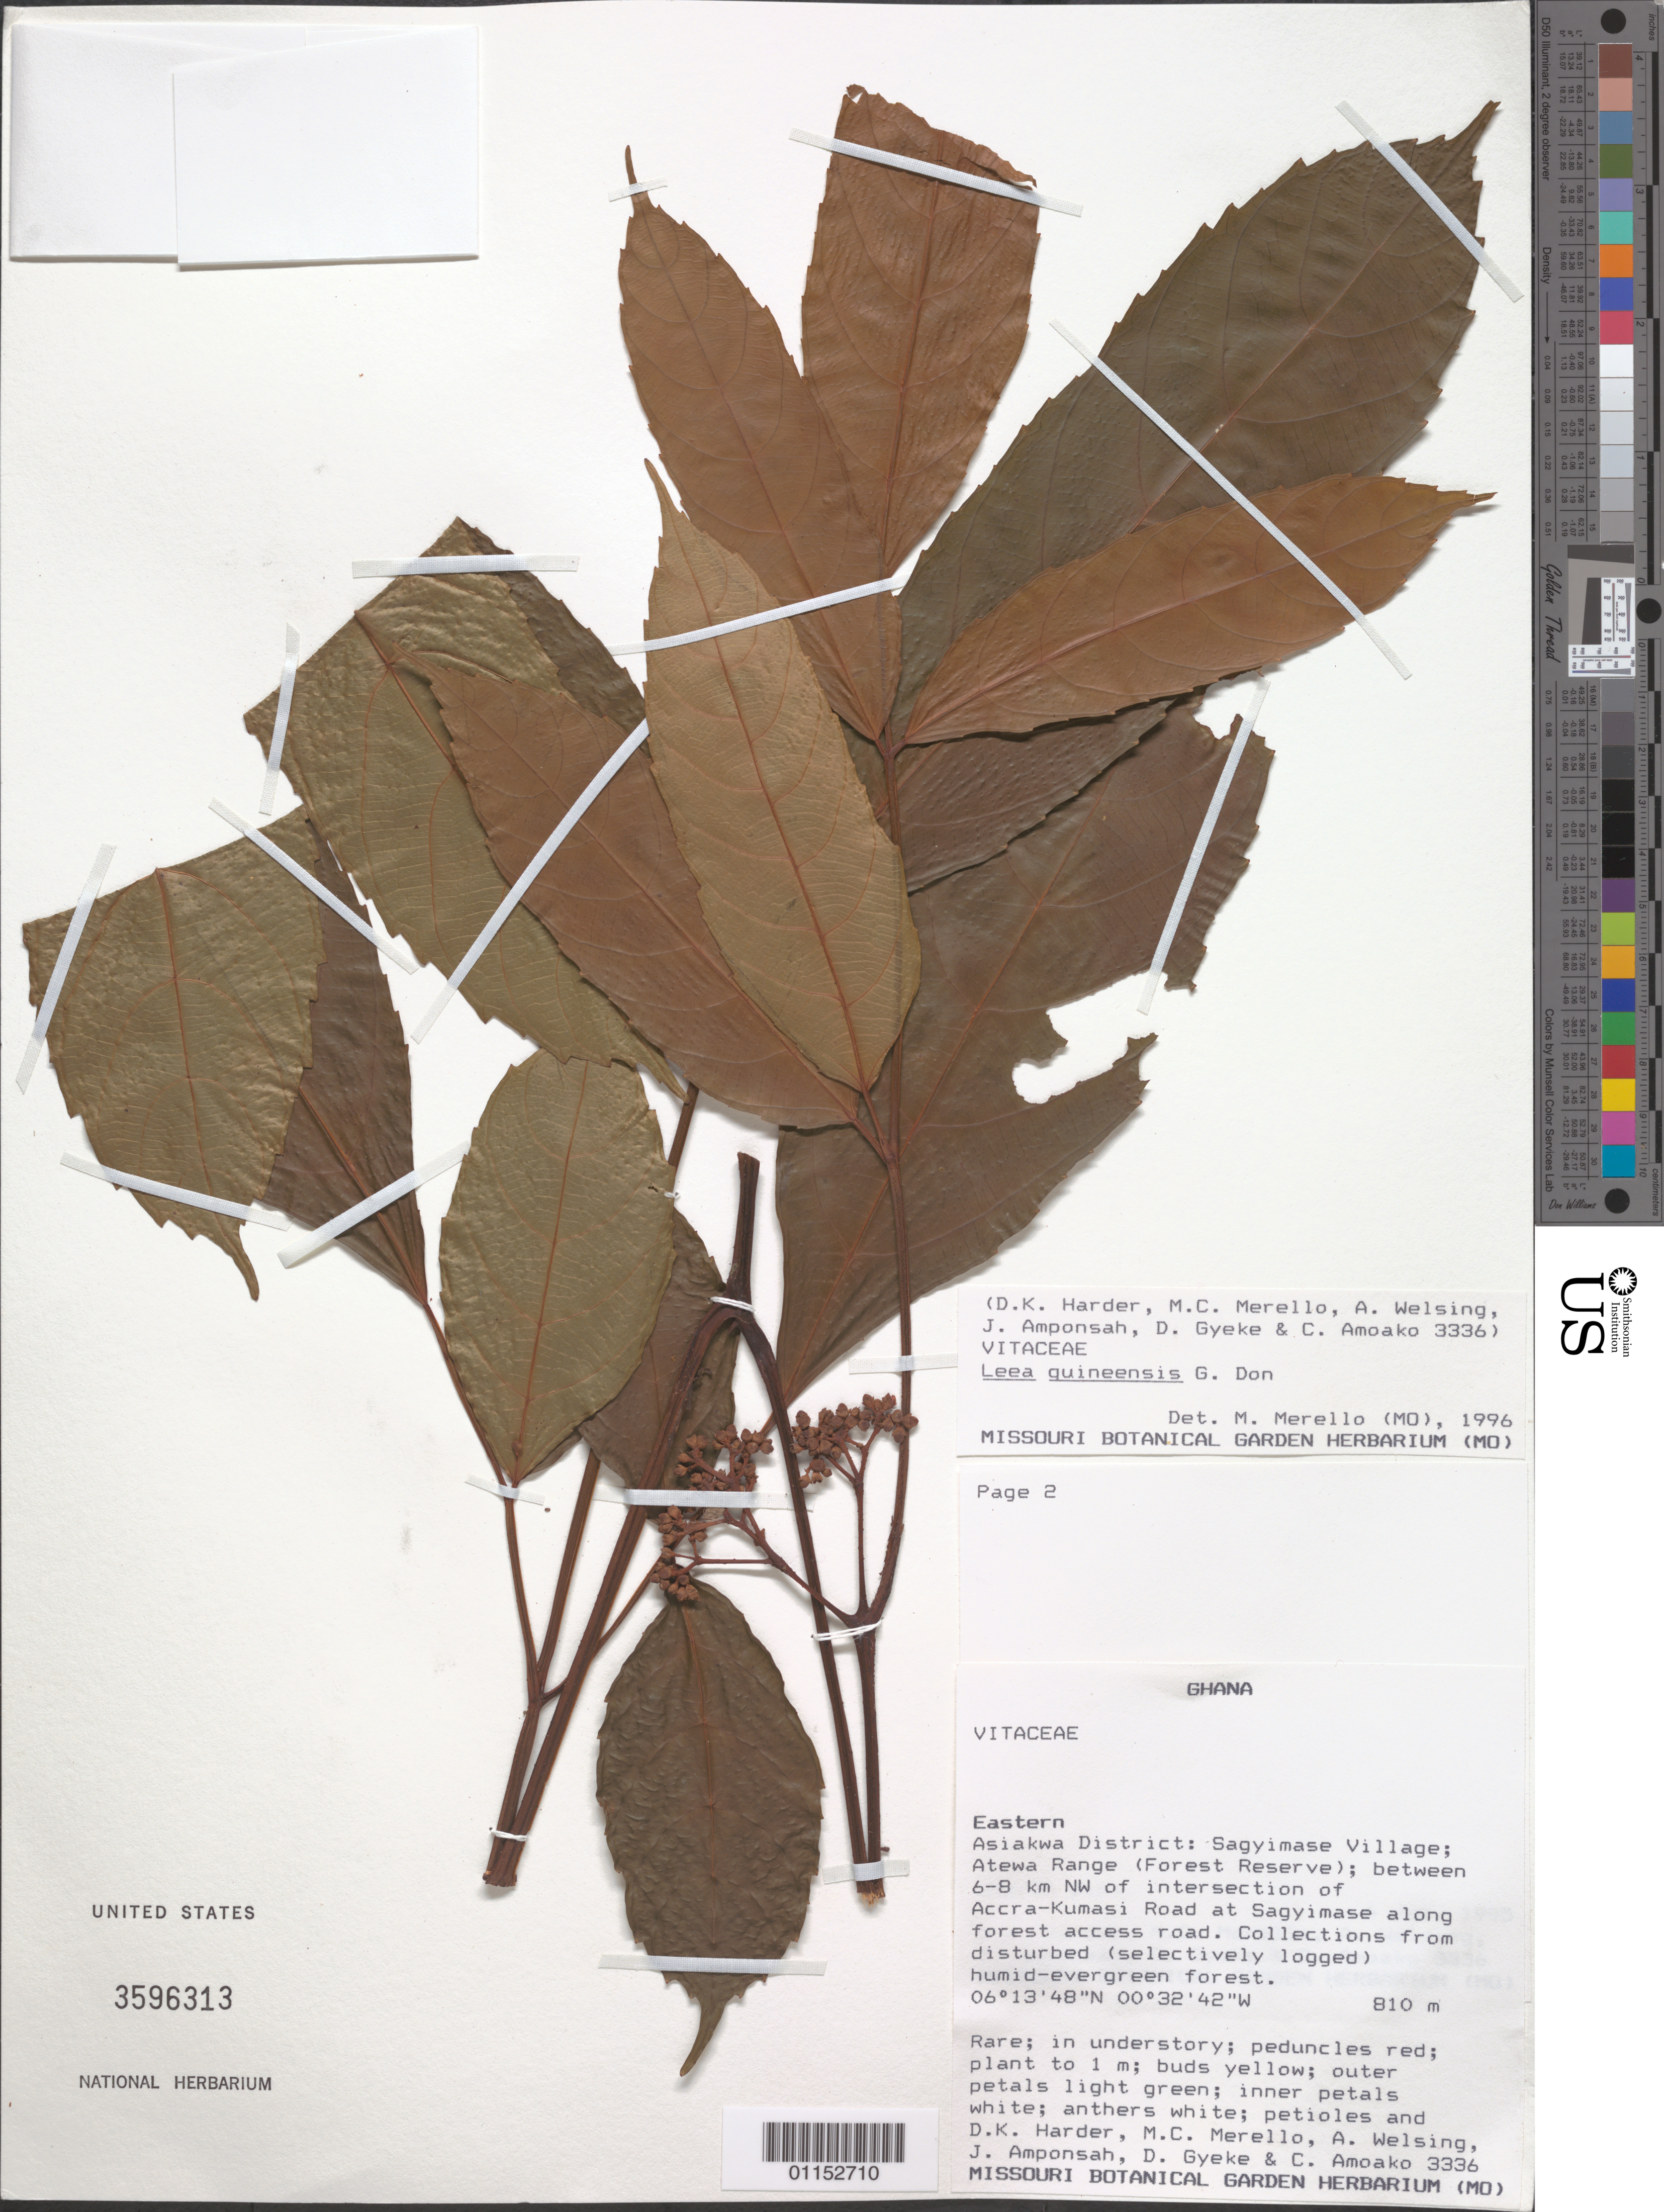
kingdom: Plantae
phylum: Tracheophyta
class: Magnoliopsida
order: Vitales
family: Vitaceae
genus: Leea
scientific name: Leea guineensis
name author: G. Don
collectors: D. Harder, M. Merello, A. Welsing, J. Amponsah, D. Gyeke & C. Amoako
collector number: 3336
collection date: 2003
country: Ghana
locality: Asiakwa Distr. Sagyimase Village; Atewa Range (Forest Reserve); between 6-8 km NW of intersection of Accra-Kumasi Rd at Sagyimase.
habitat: Road at Sagyimase along forest access Rd. Disturbed humid-evergreen forest. Rare.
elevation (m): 810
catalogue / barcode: US 3596313